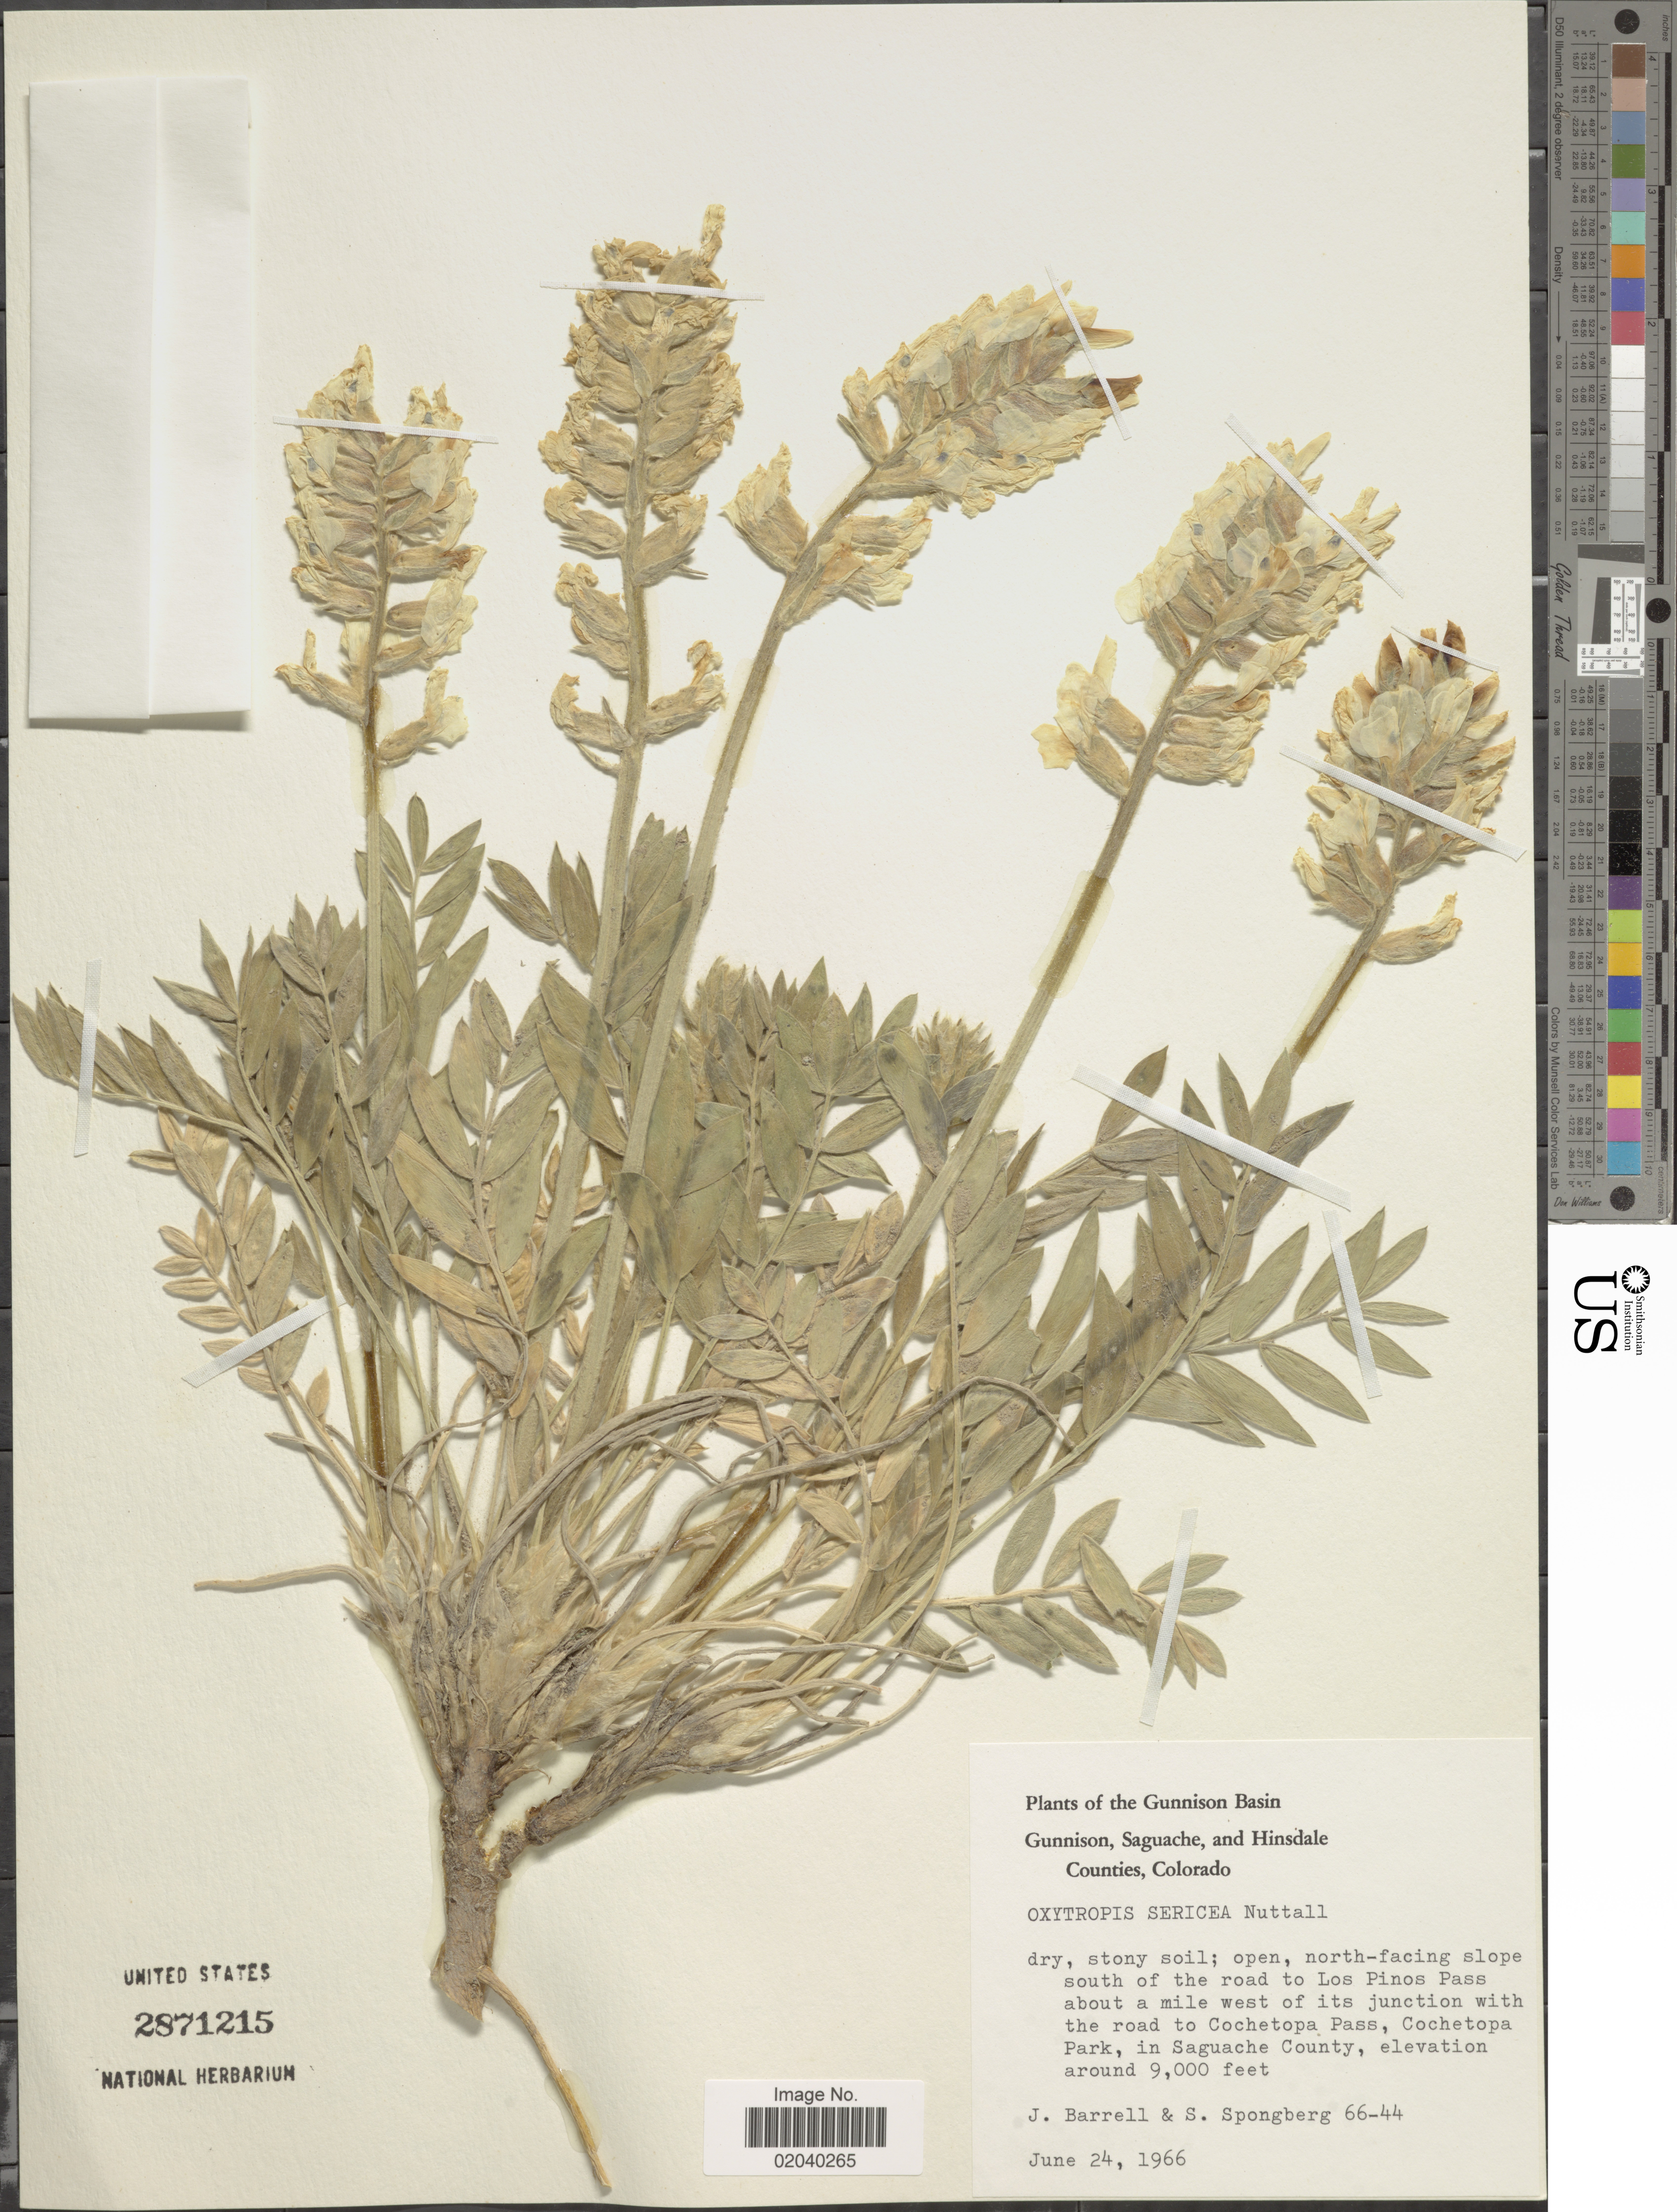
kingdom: Plantae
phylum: Tracheophyta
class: Magnoliopsida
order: Fabales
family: Fabaceae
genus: Oxytropis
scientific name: Oxytropis sericea var. sericea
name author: Nutt.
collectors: J. Barrell & S. A.Spongberg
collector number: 66-44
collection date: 1966-06-24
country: United States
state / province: Colorado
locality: The Gunnison Basin Gunnison, Saguache, and Hinsdale Counties, open, north-facing slope south of the road to Los Pinos Pass about a mile west of its junction with the road to Cochetopa Pass, Cochetopa Park, in Saguache County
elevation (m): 2743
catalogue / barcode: US 2871215